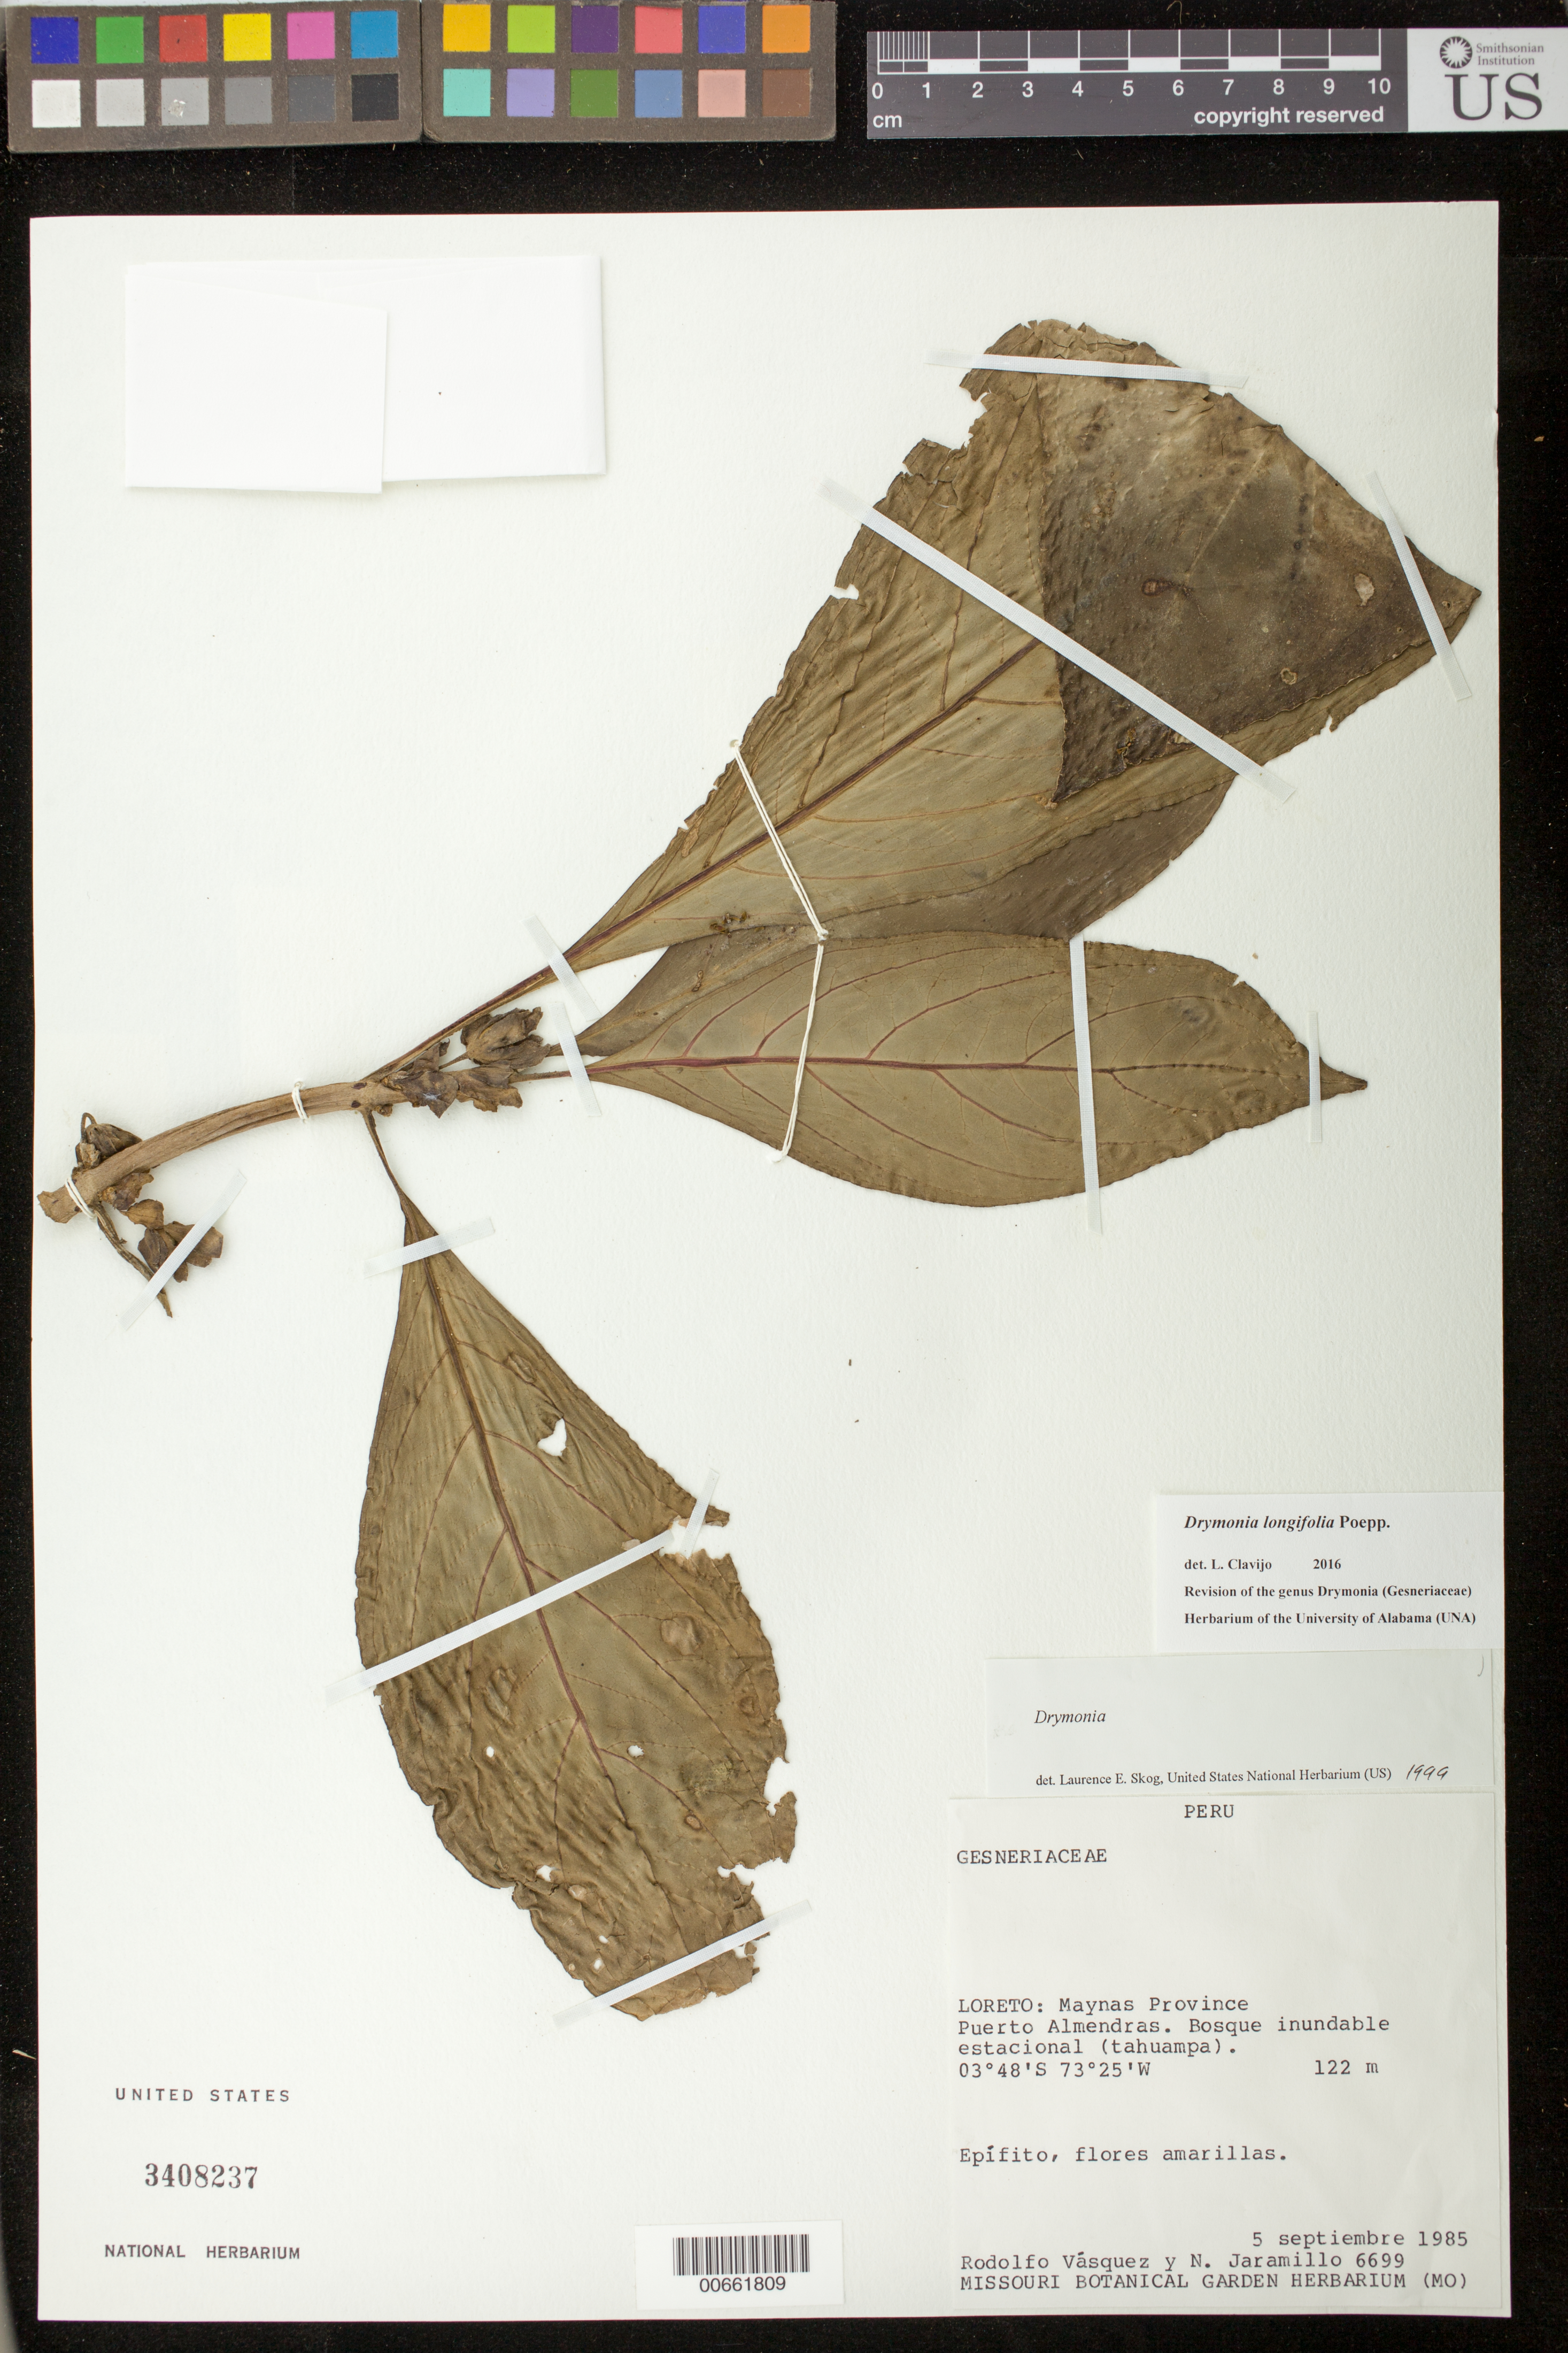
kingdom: Plantae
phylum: Tracheophyta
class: Magnoliopsida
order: Lamiales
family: Gesneriaceae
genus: Drymonia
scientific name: Drymonia longifolia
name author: Poepp.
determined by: Clavijo, L.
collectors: R. Vásquez & N. Jaramillo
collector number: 6699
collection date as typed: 05 Sep 1985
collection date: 1985-09-05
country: Peru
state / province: Loreto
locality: Prov. Maynas, Puerto Almendras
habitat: Bosque inundable estacional (tahuampa)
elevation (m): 122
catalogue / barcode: US 3408237